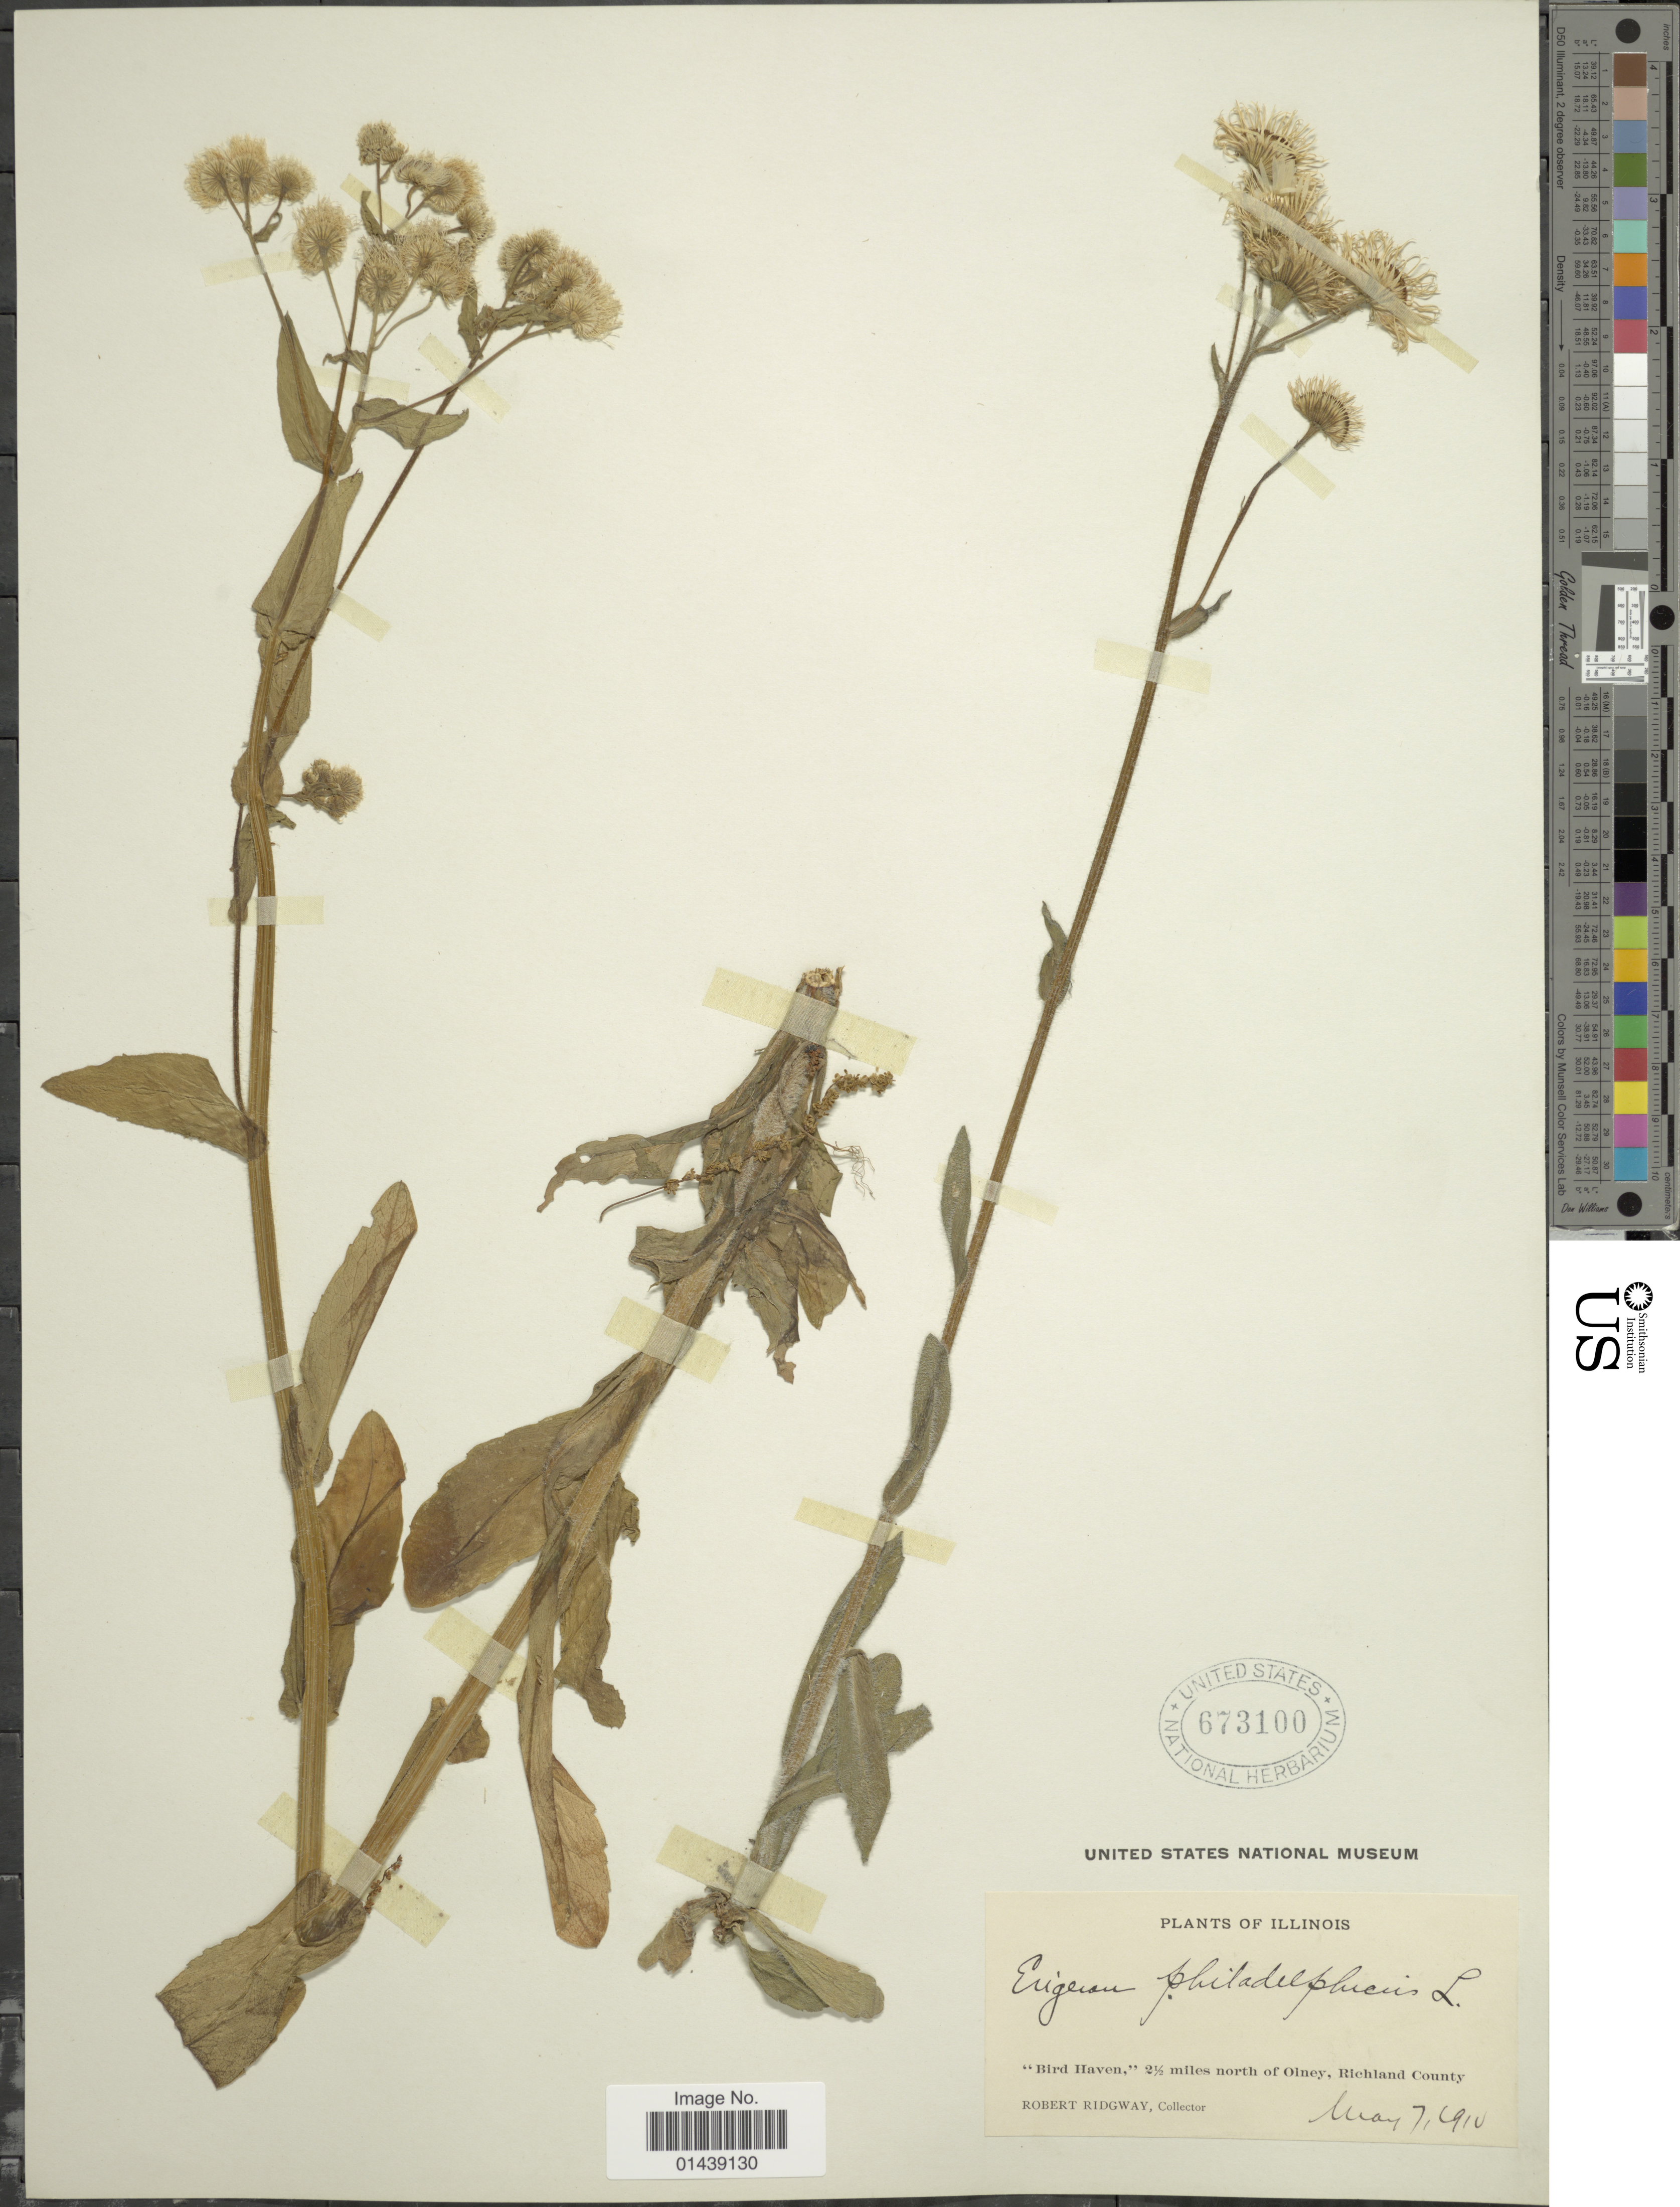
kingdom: Plantae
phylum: Tracheophyta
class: Magnoliopsida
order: Asterales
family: Asteraceae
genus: Erigeron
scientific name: Erigeron philadelphicus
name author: L.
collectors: R. Ridgway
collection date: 1910-05-07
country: United States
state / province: Illinois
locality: Bird Haven,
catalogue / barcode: US 673100